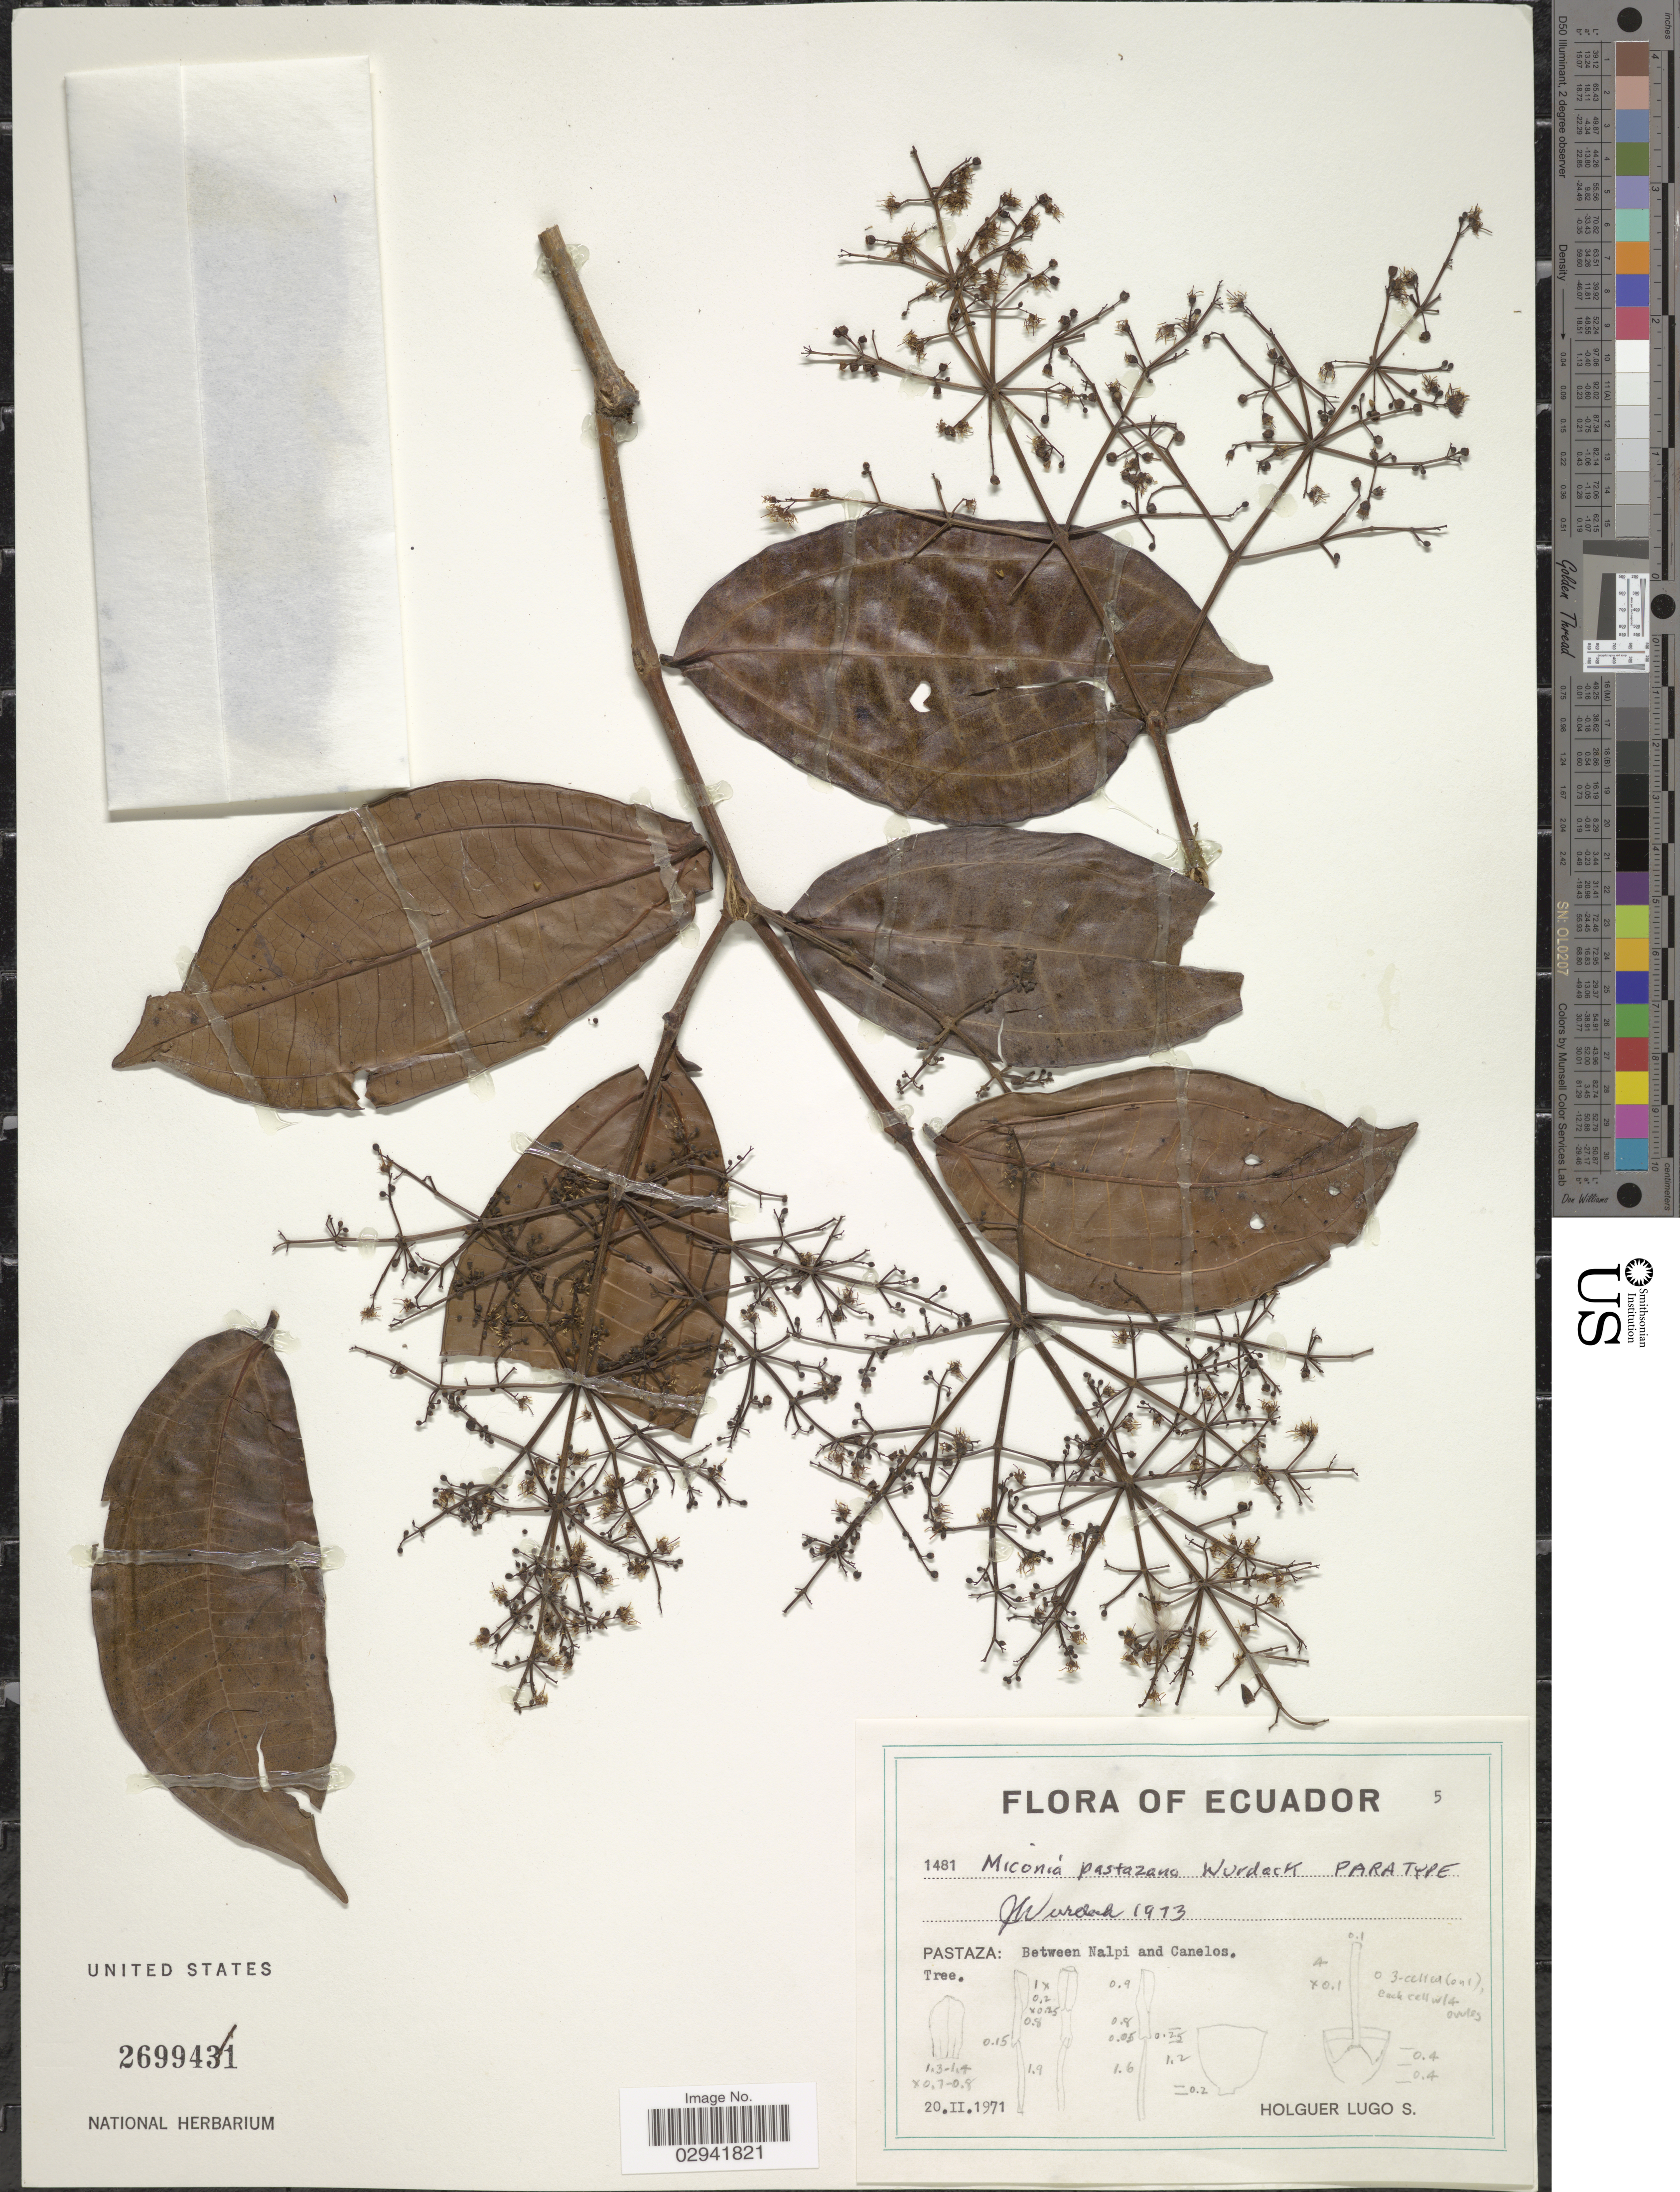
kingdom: Plantae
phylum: Tracheophyta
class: Magnoliopsida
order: Myrtales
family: Melastomataceae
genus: Miconia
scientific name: Miconia pastazana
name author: Wurdack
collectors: H. Lugo S.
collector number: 1481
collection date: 1971-02-20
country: Ecuador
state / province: Pastaza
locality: Between Nalpi and Canelos.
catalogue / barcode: US 2699431